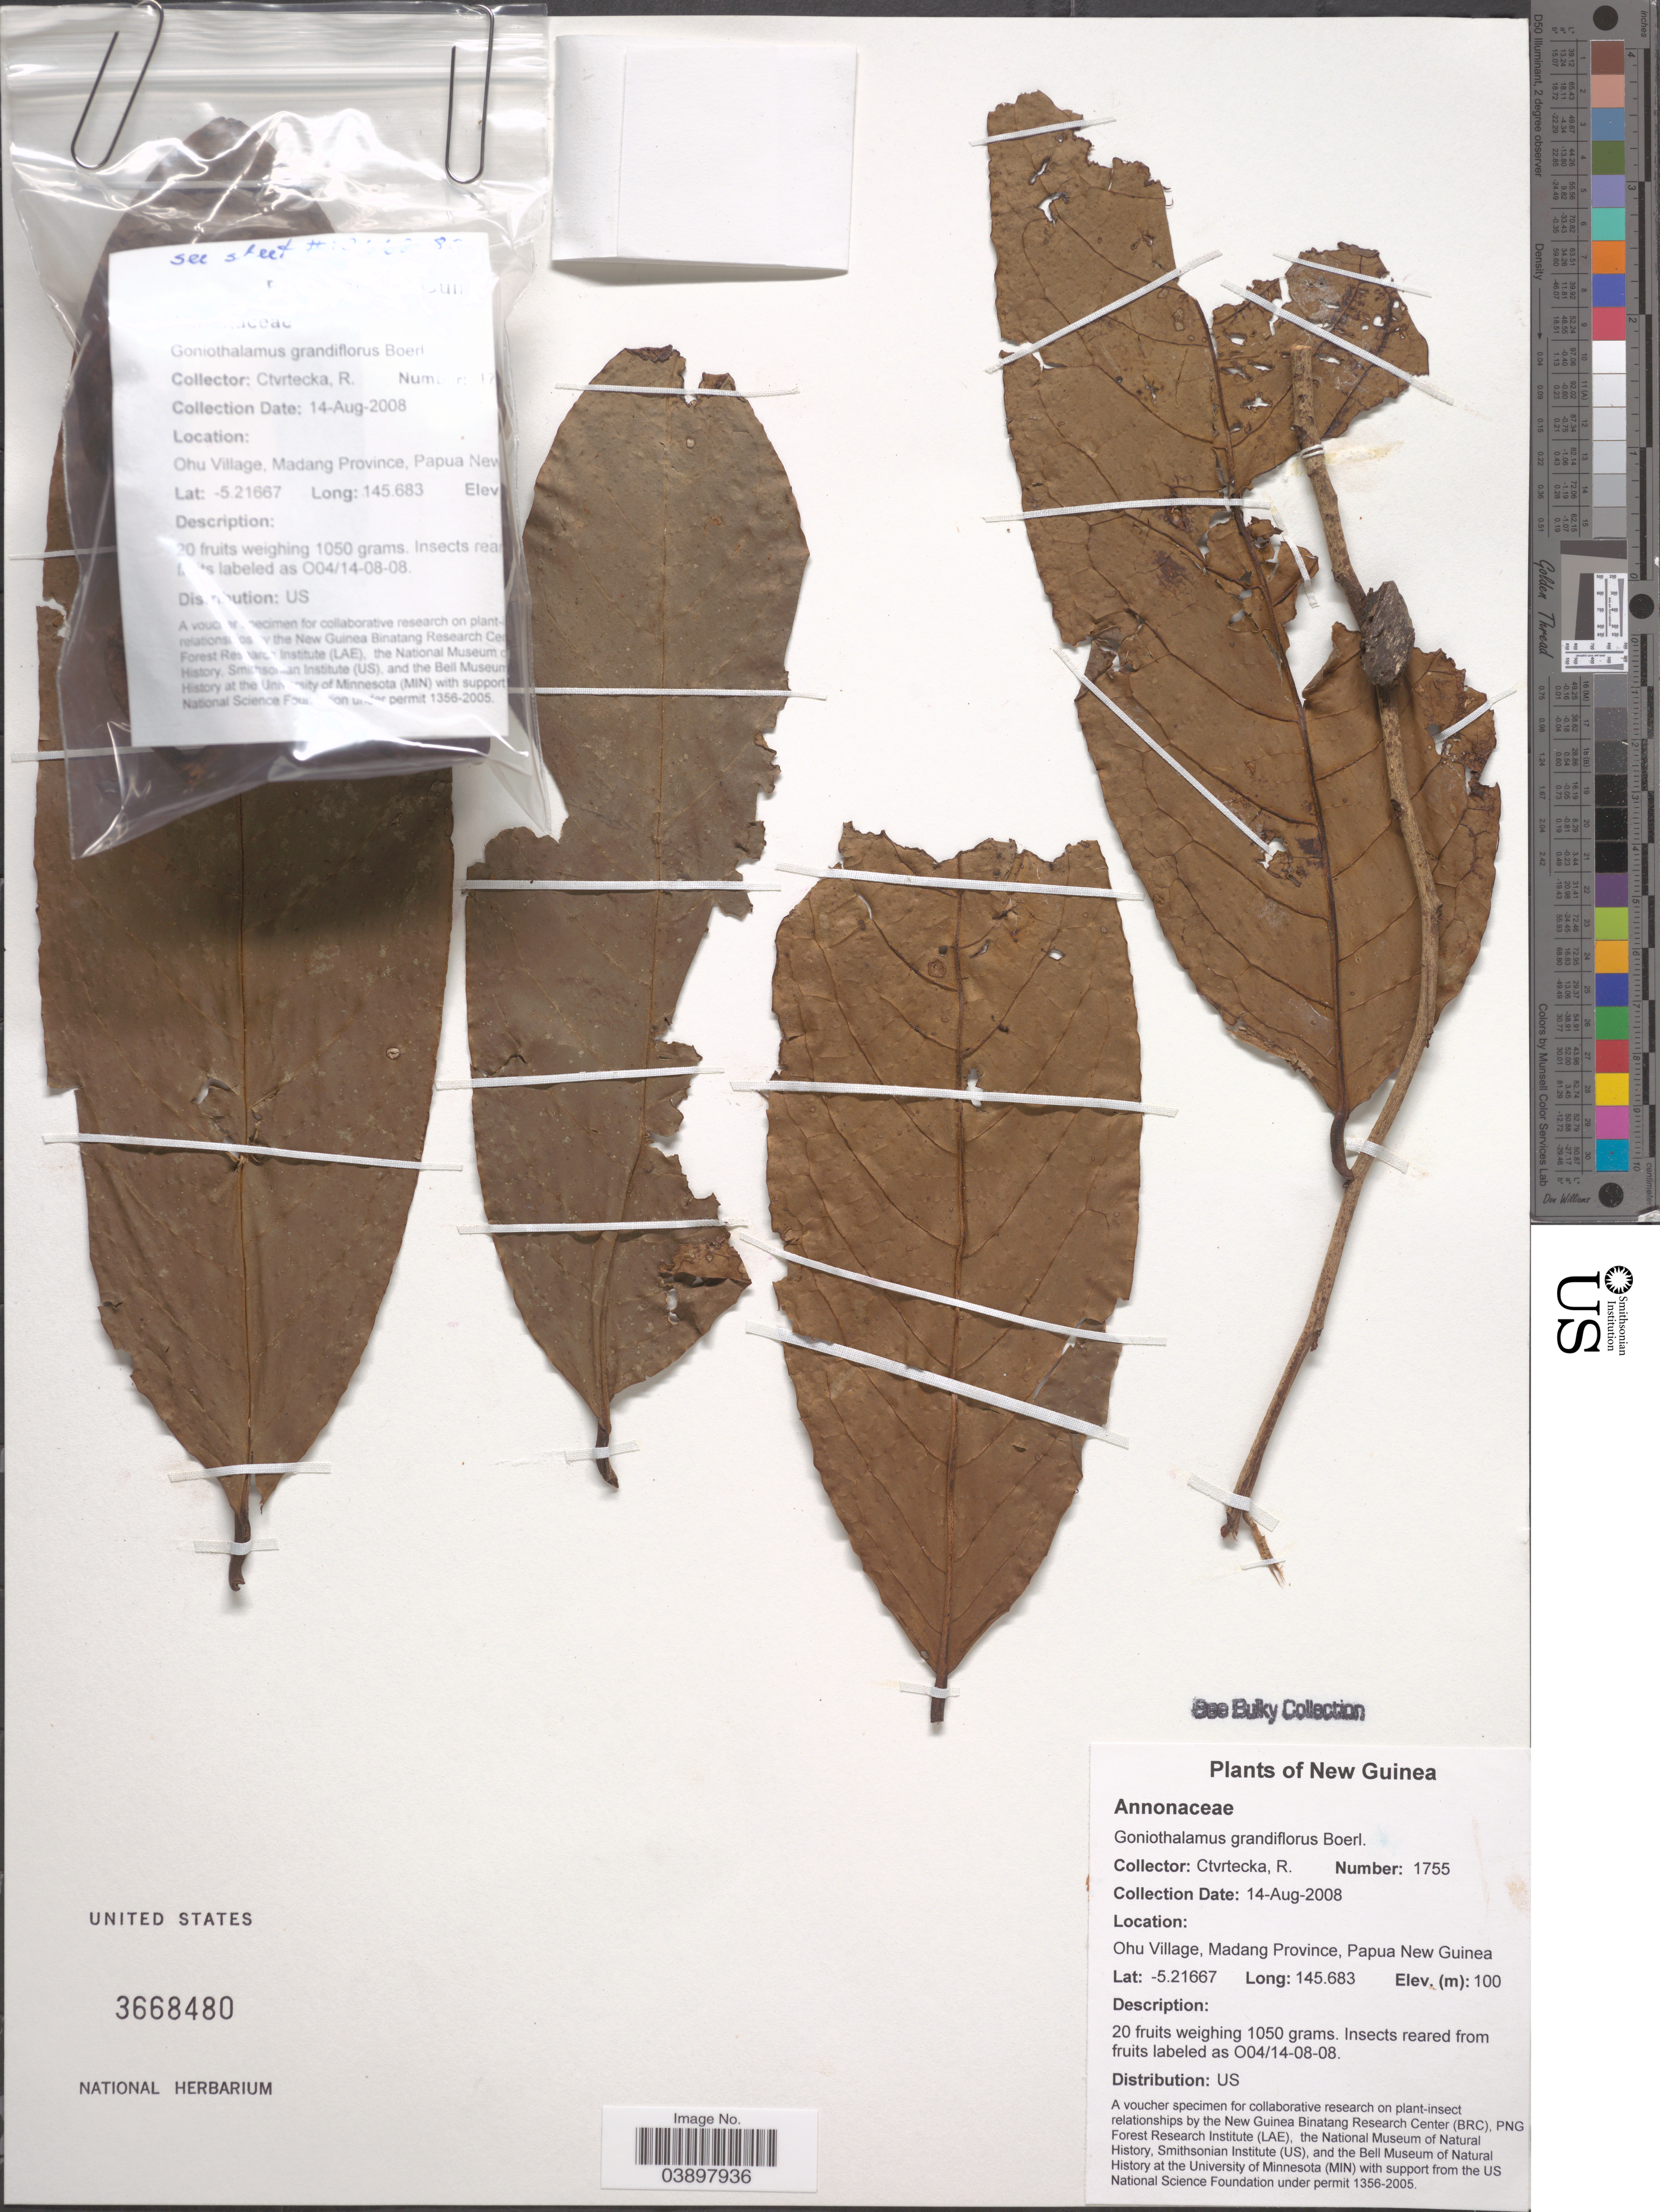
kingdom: Plantae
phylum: Tracheophyta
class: Magnoliopsida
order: Magnoliales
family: Annonaceae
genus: Goniothalamus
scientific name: Goniothalamus grandiflorus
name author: Boerl.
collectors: R. Ctvrtecka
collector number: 1755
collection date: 2008-08-17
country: Papua New Guinea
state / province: Madang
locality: Ohu Village.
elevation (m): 100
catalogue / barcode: US 3668480